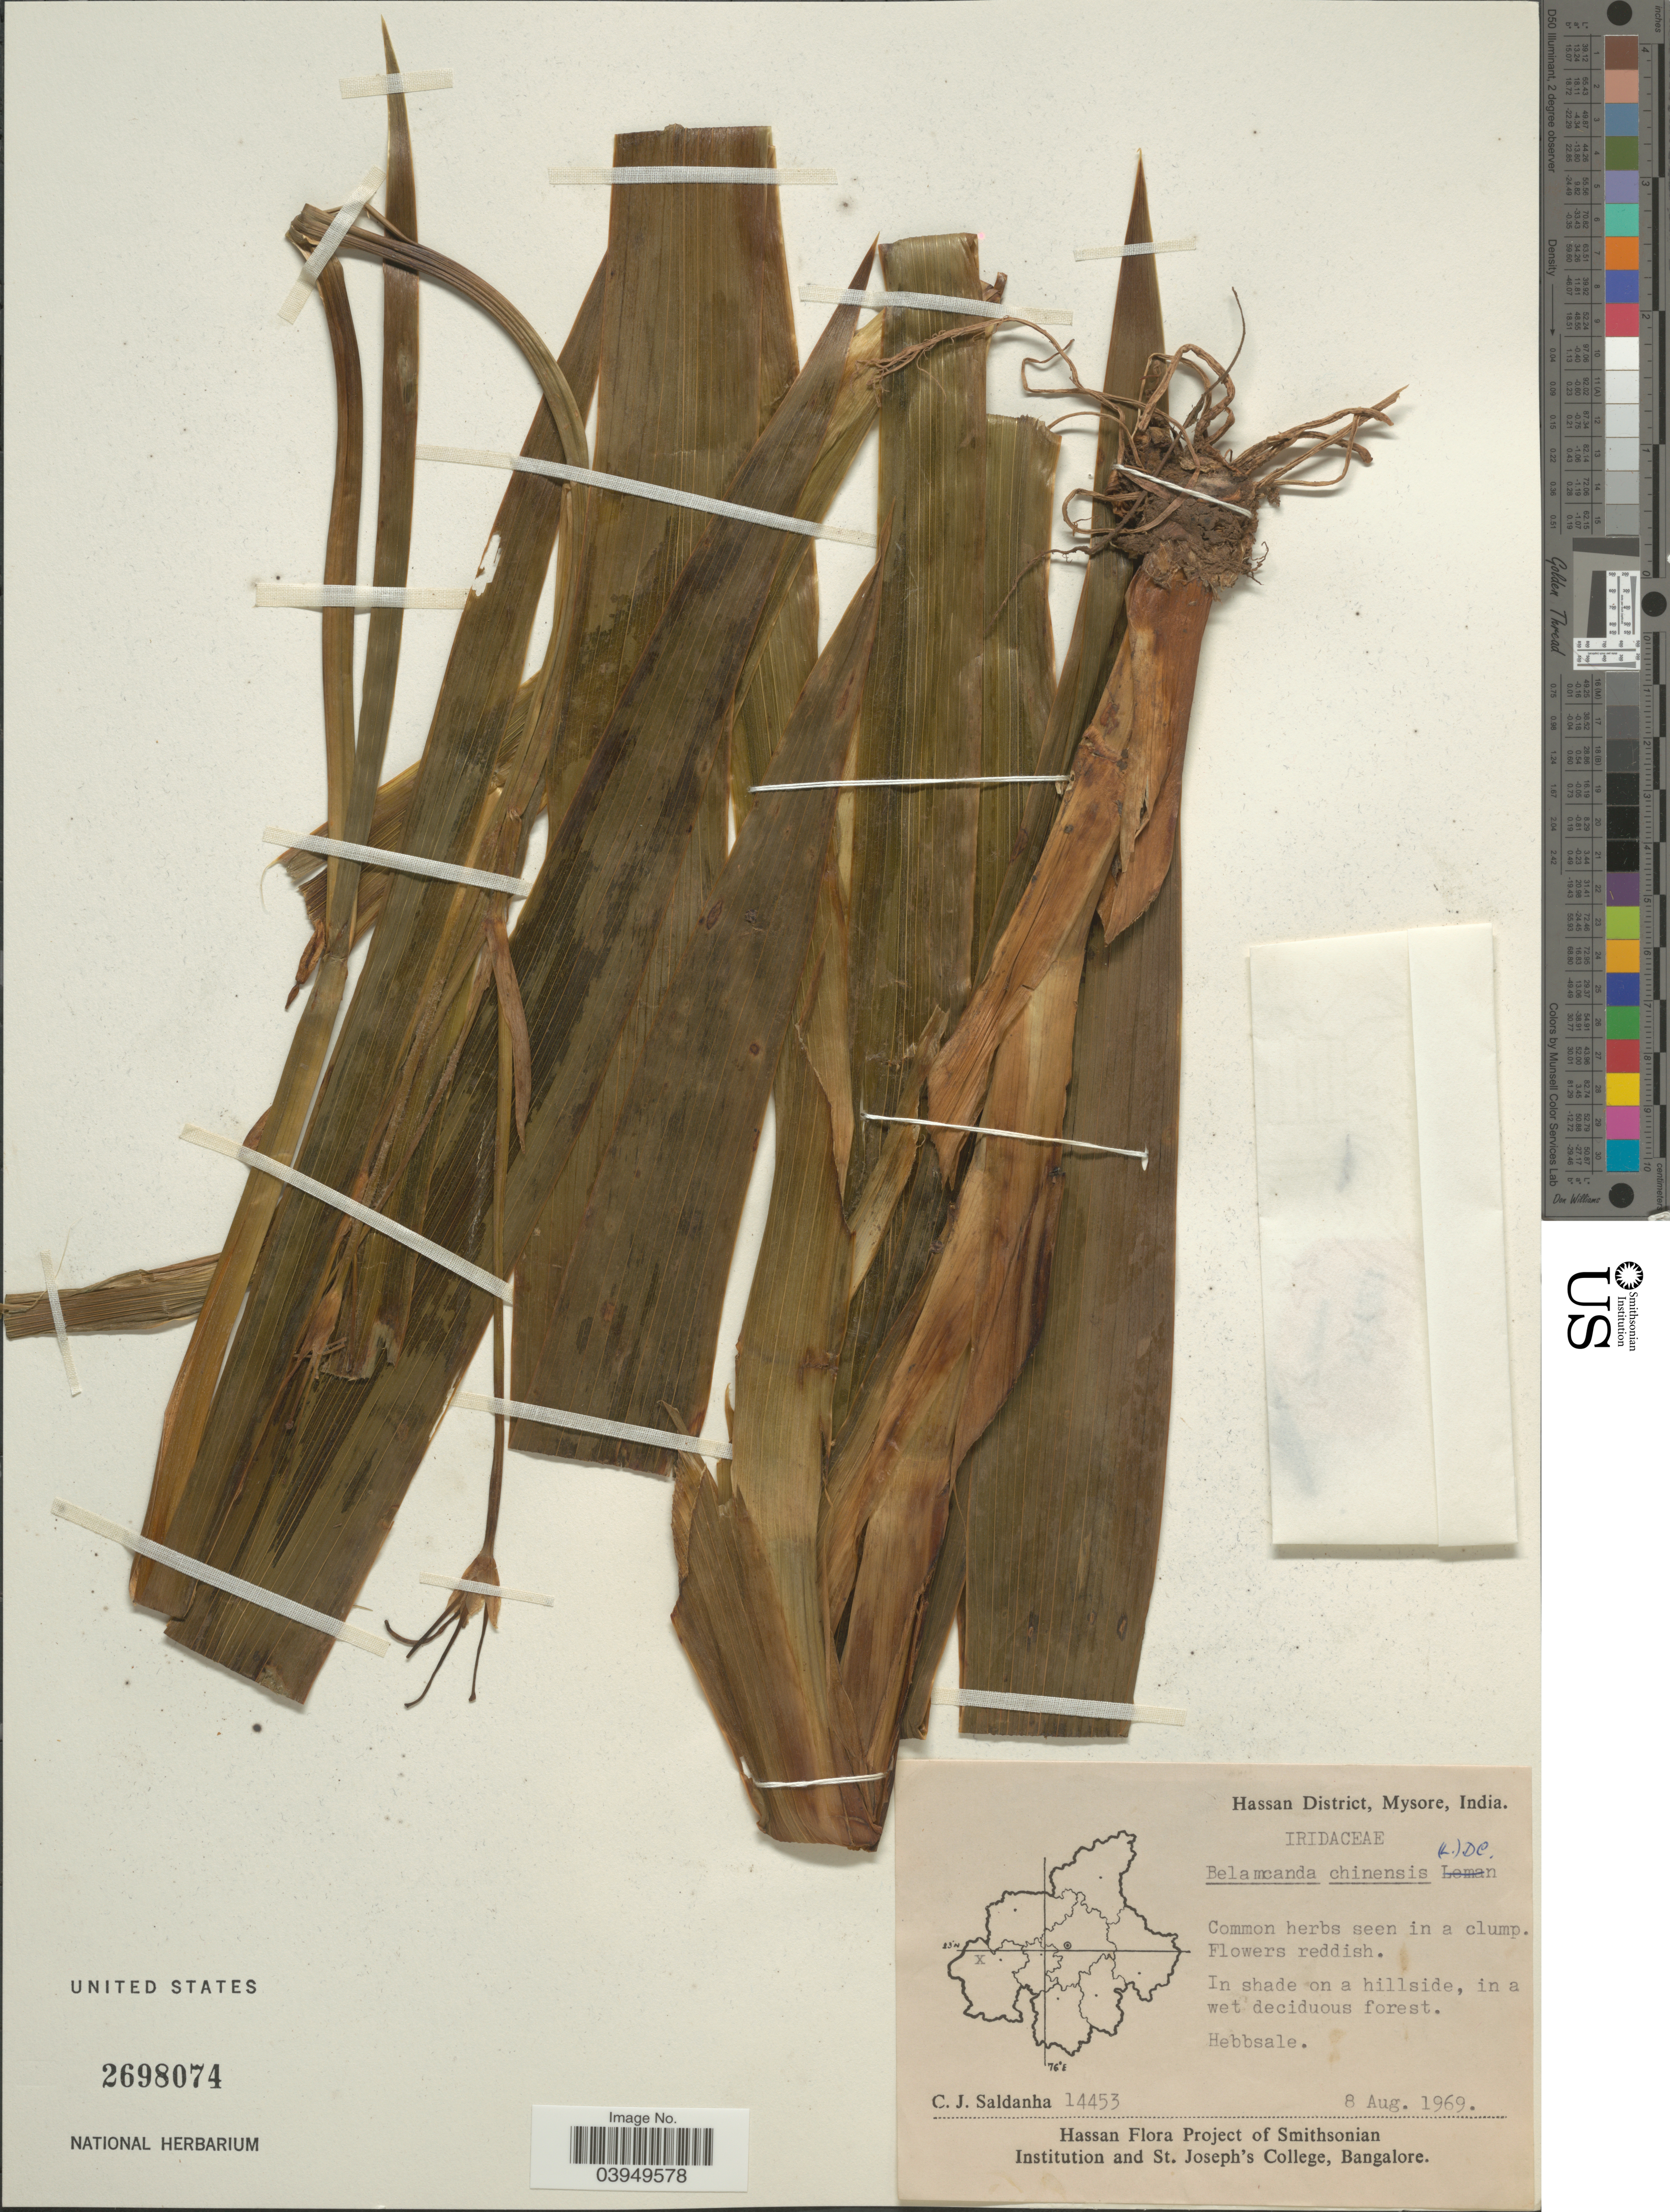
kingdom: Plantae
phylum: Tracheophyta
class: Liliopsida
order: Asparagales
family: Iridaceae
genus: Iris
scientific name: Iris chinensis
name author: Curtis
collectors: C. J. Saldanha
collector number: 14453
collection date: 1969-08-08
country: India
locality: Hassan District, Mysore. In shade on a hillside, in a wet deciduous forest. Hebbsale.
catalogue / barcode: US 2698074